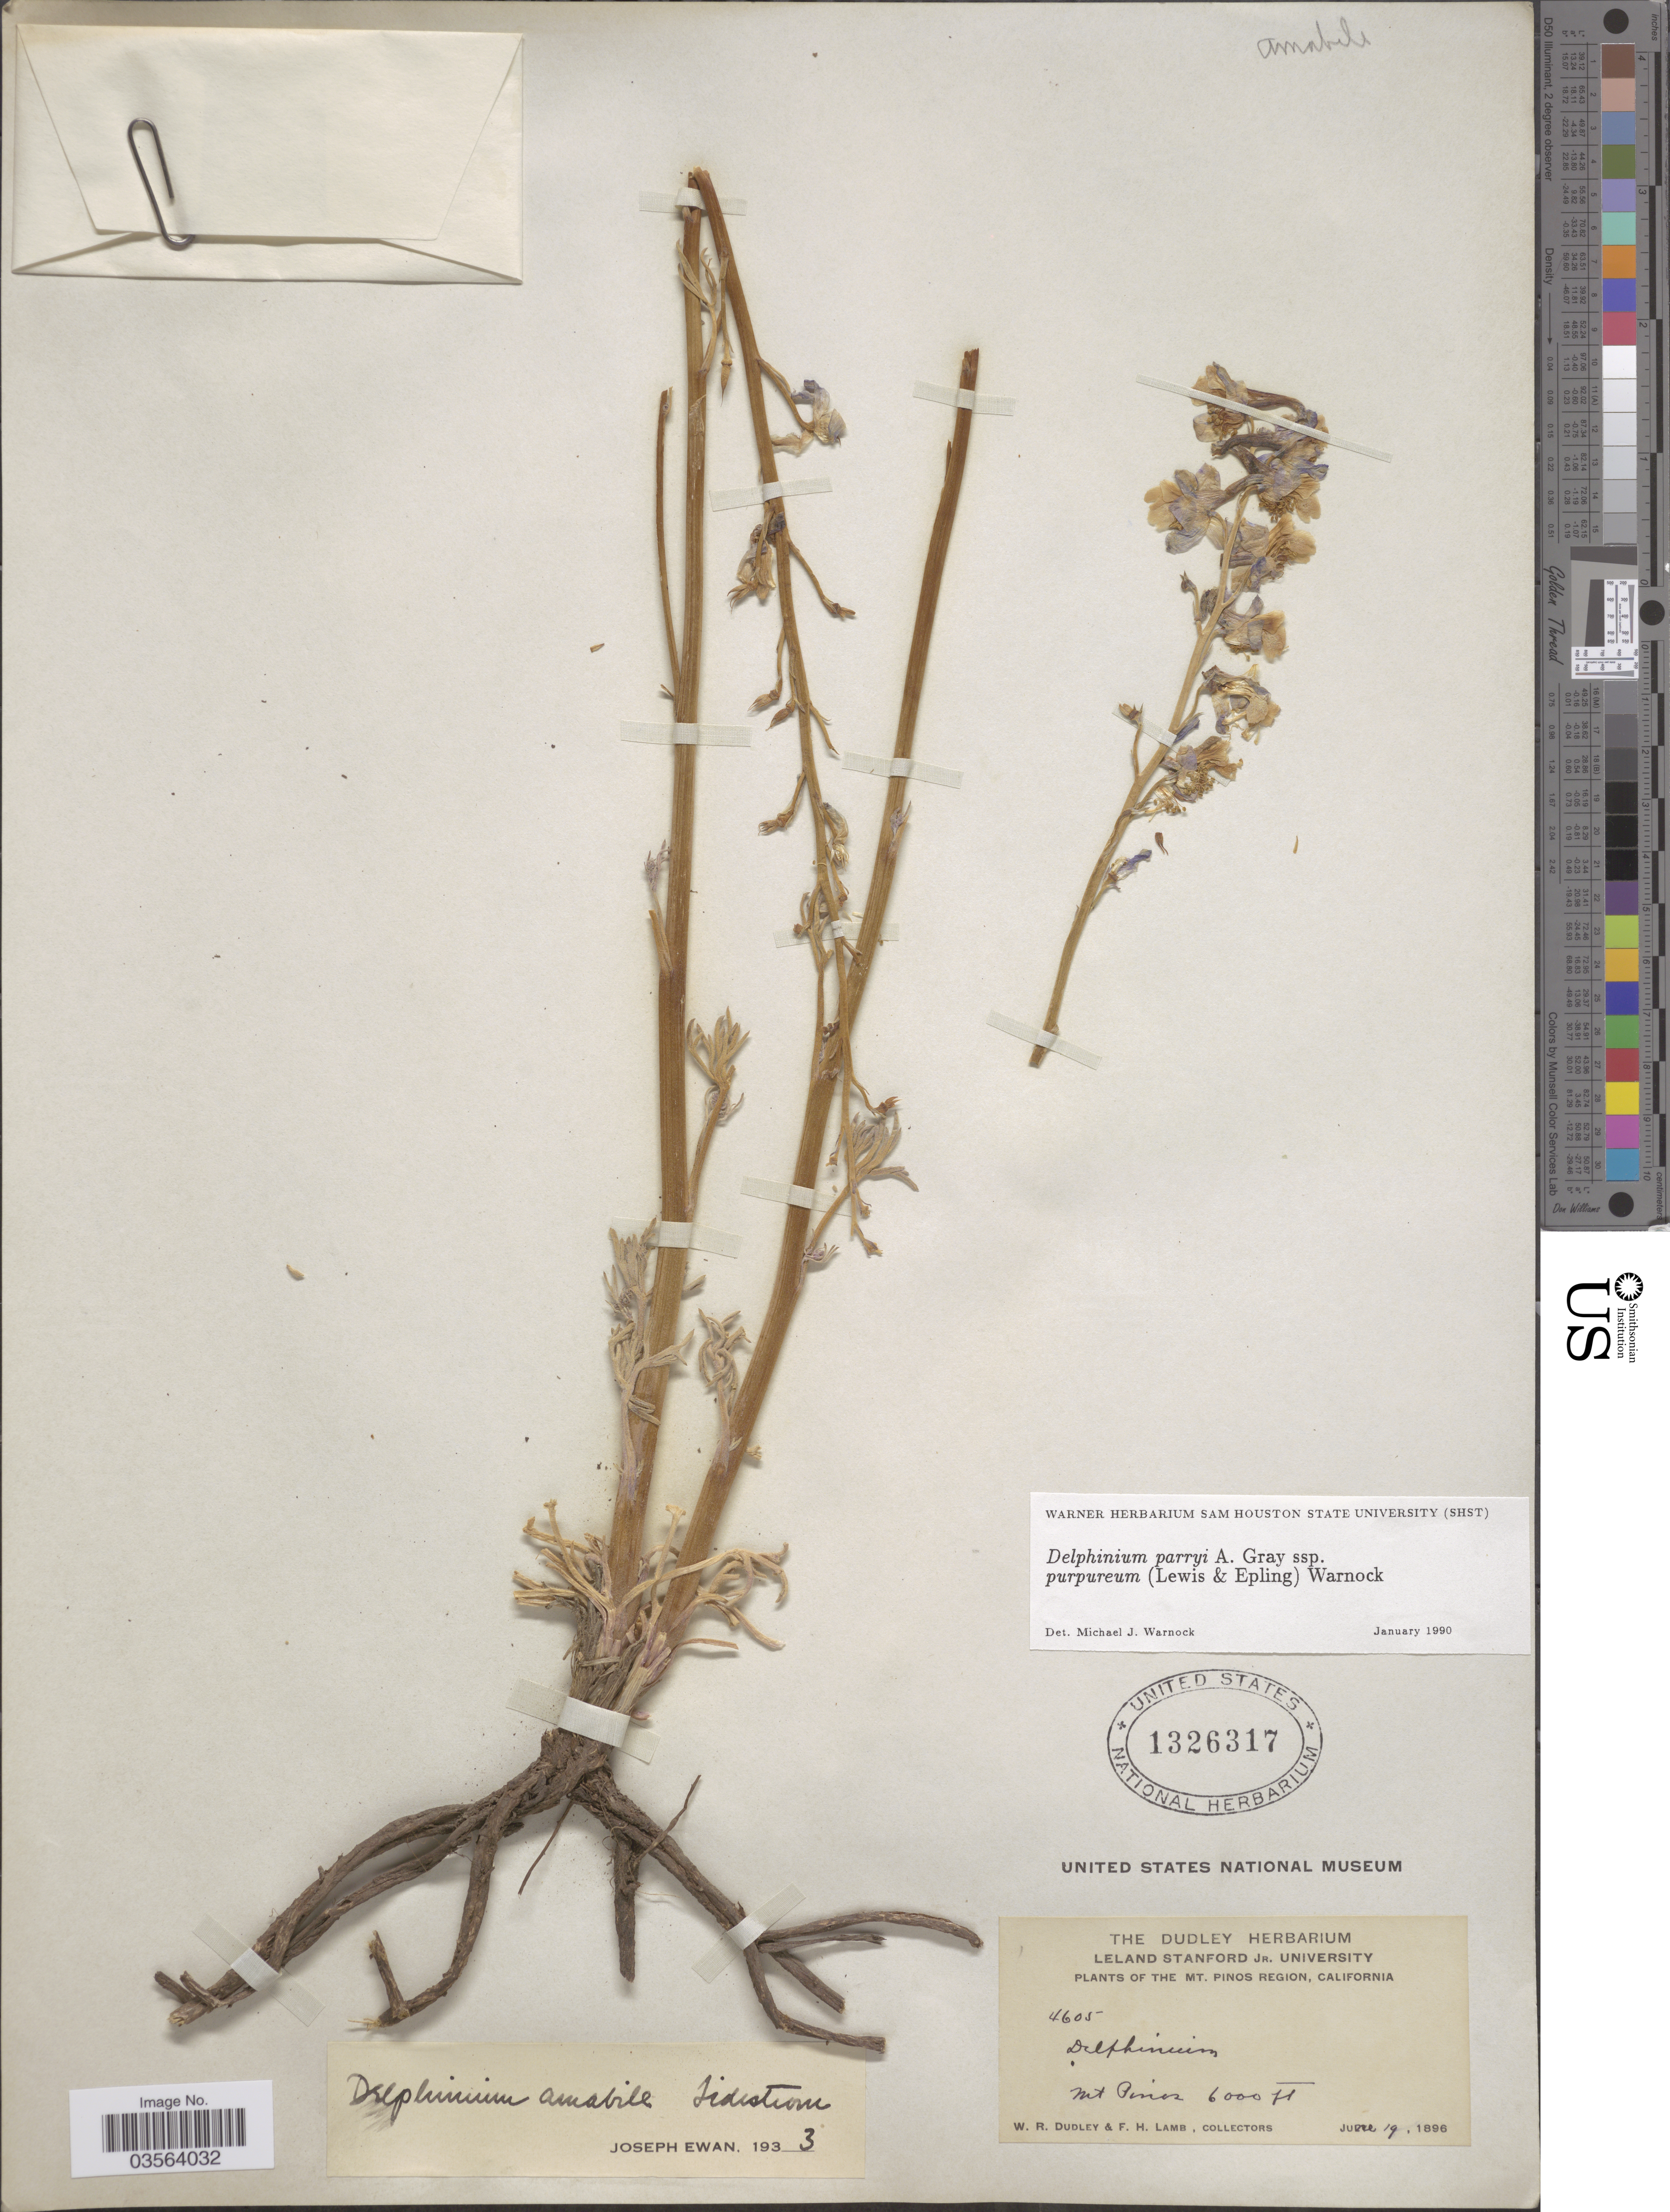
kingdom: Plantae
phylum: Tracheophyta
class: Magnoliopsida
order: Ranunculales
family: Ranunculaceae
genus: Delphinium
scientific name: Delphinium parryi subsp. purpureum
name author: (F. H. Lewis & Epling) M.J. Warnock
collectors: W. Dudley & F. H. Lamb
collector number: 4605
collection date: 1896-06-19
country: United States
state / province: California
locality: The Mt. Pinos Region. Mt Pinos.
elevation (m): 1829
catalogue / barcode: US 1326317